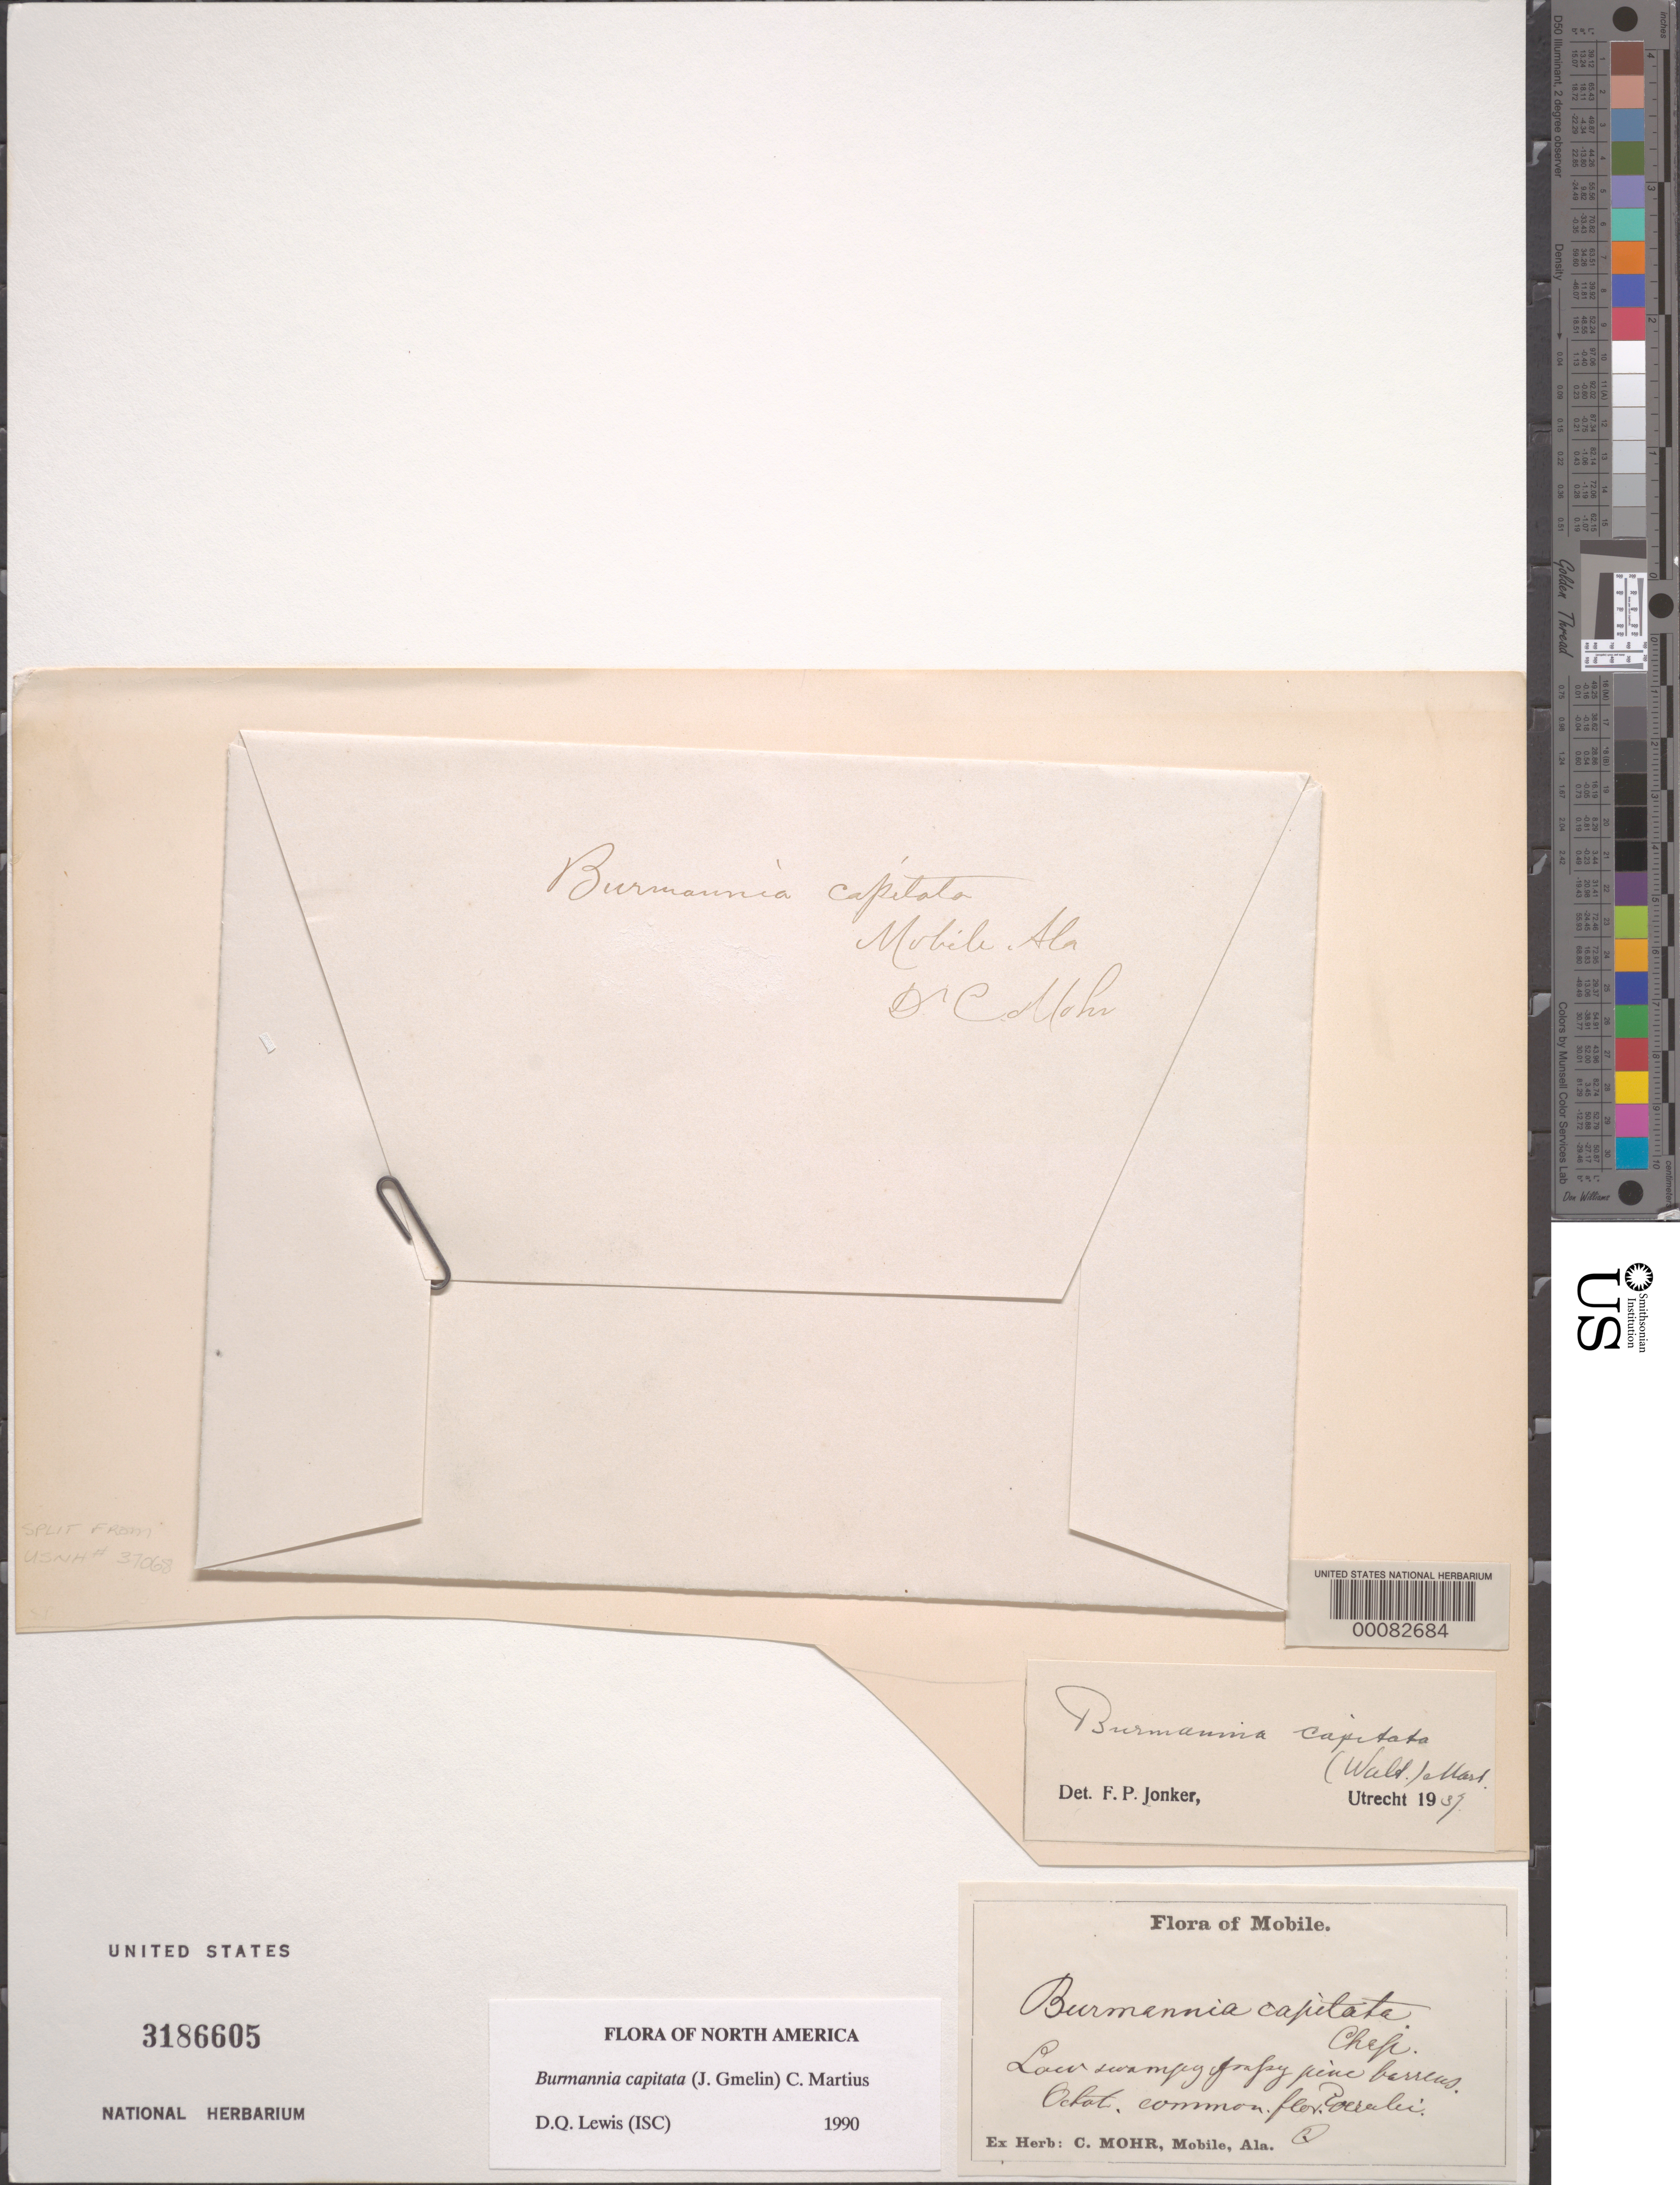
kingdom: Plantae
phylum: Tracheophyta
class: Liliopsida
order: Dioscoreales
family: Burmanniaceae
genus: Burmannia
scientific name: Burmannia capitata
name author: (Walter ex J.F. Gmel.) Mart.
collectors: C. T. Mohr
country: United States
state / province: Alabama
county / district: Mobile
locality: Mobile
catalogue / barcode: US 3186605